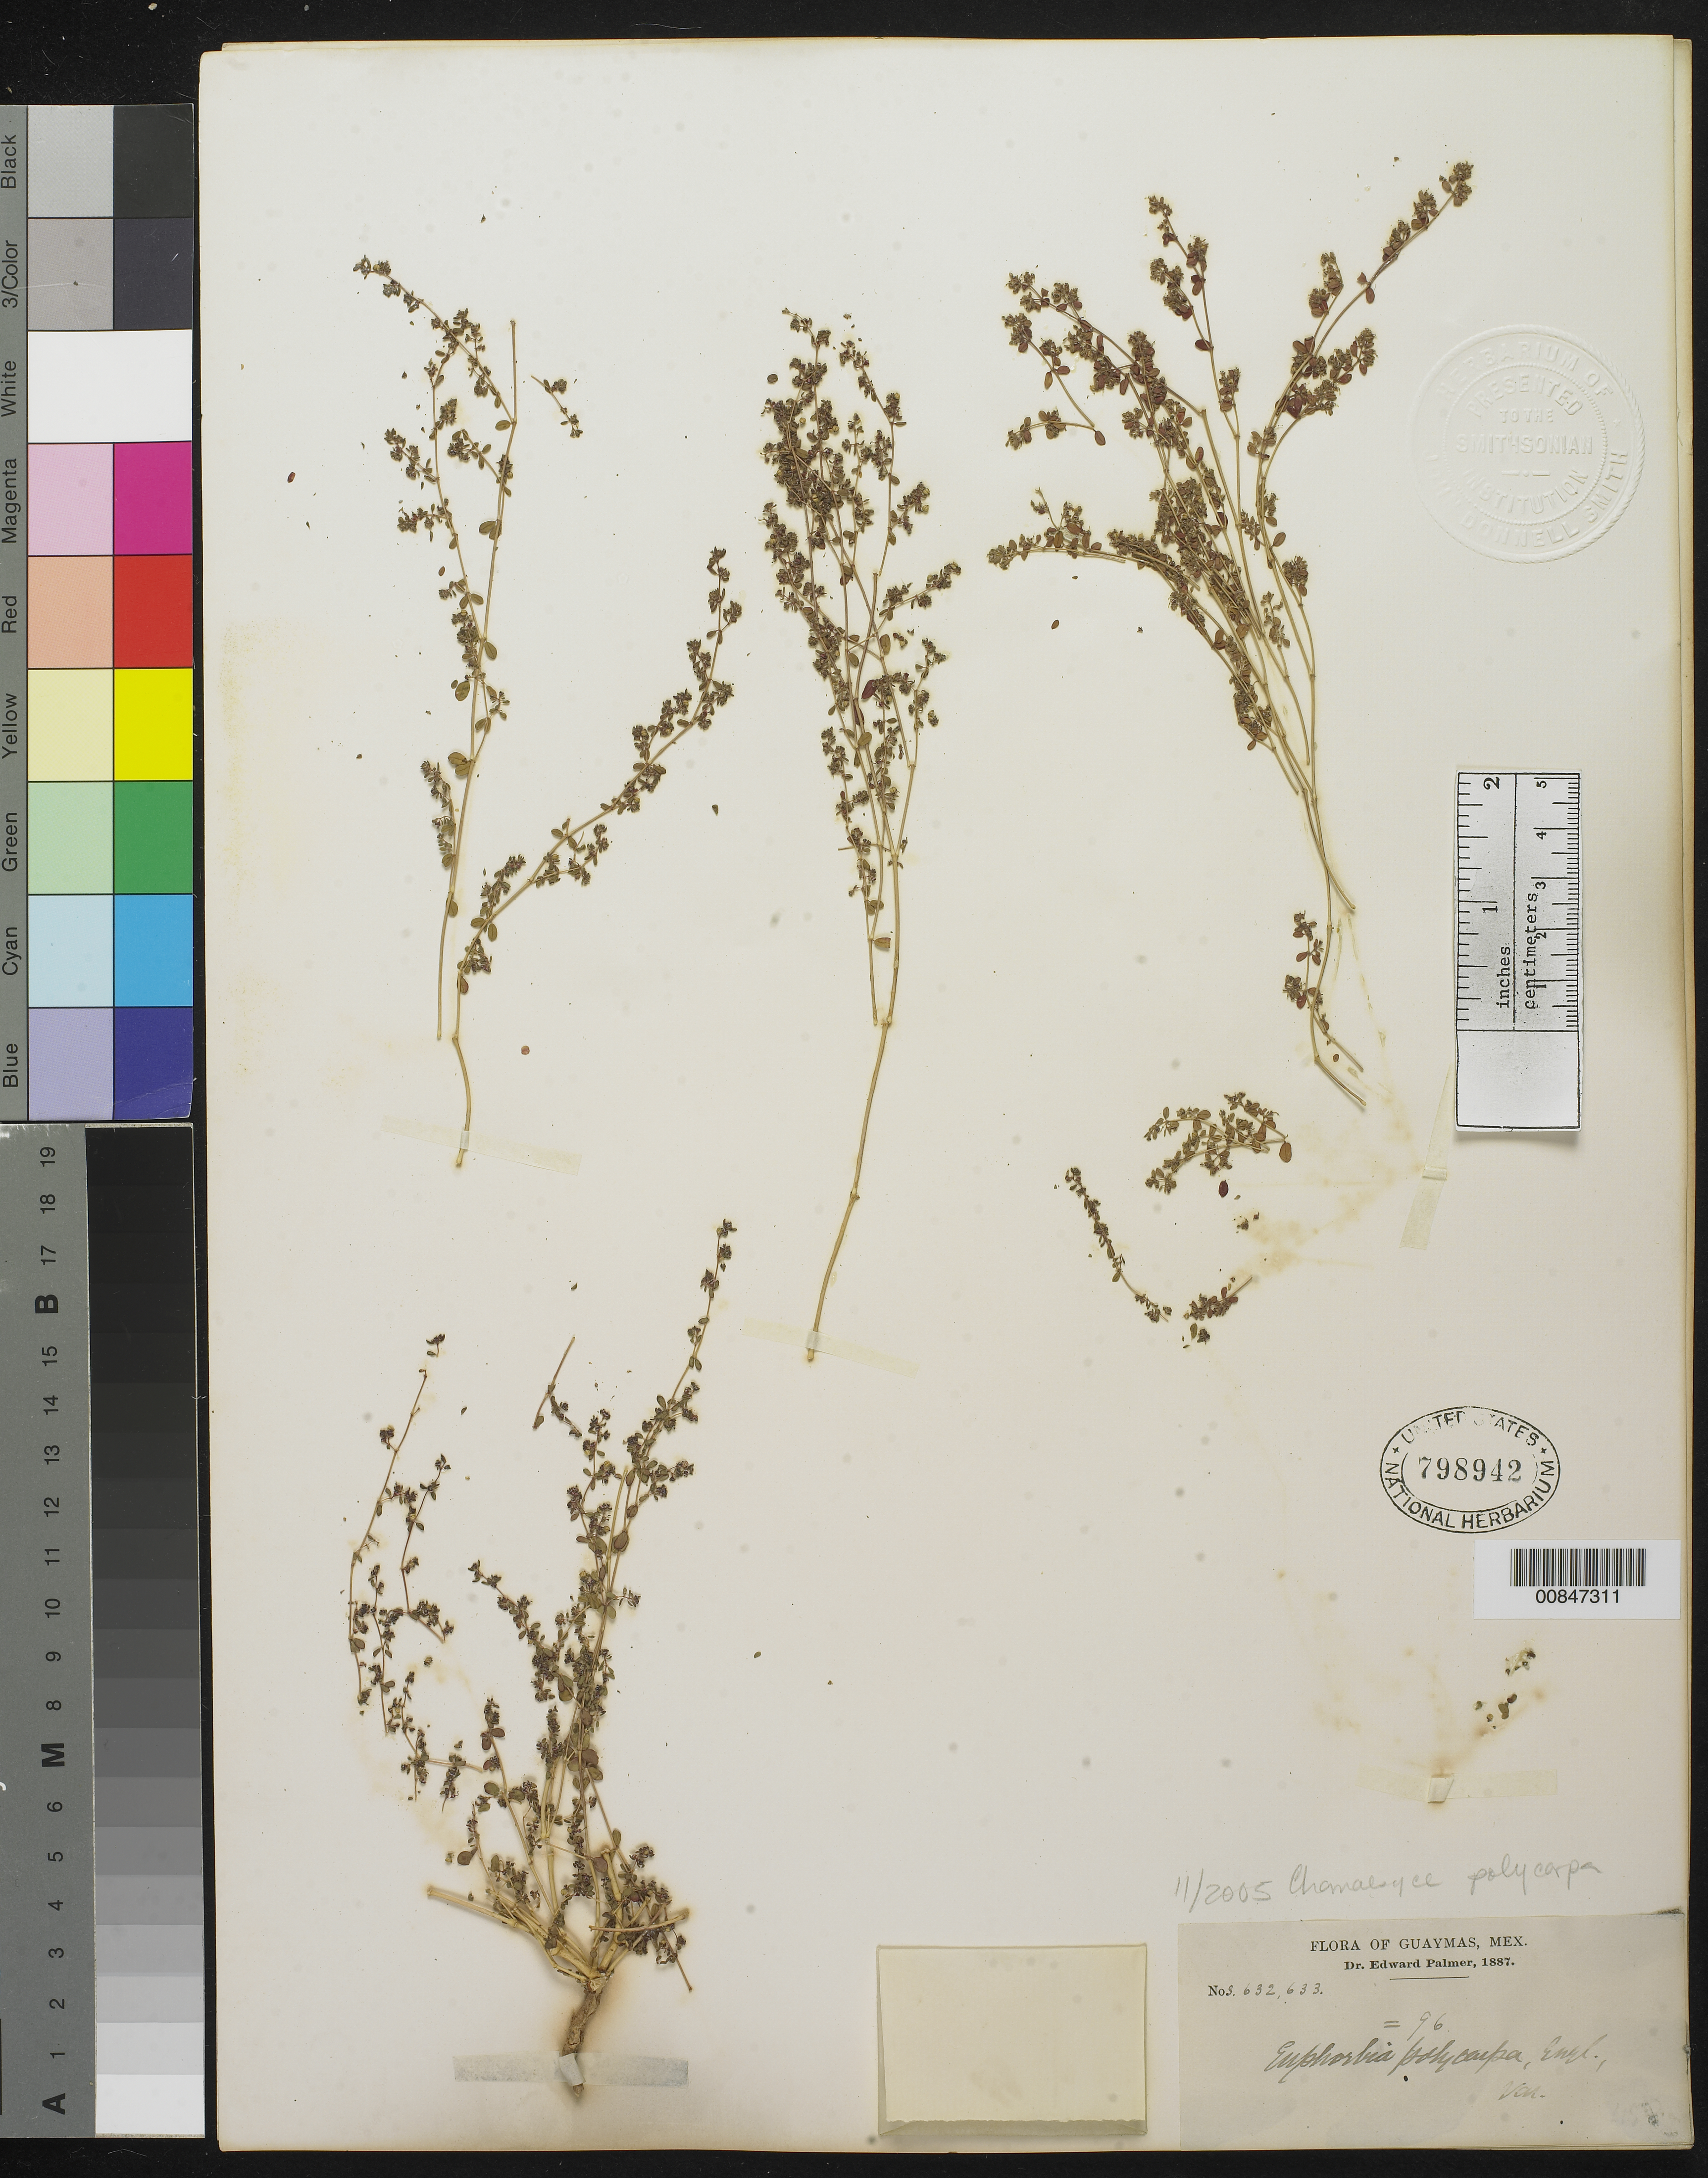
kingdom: Plantae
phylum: Tracheophyta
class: Magnoliopsida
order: Malpighiales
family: Euphorbiaceae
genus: Euphorbia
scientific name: Euphorbia polycarpa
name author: Benth.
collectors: E. Palmer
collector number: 632, 633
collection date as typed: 1887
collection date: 1887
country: Mexico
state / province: Sonora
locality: Guaymas, Sonora.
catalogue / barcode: US 798942